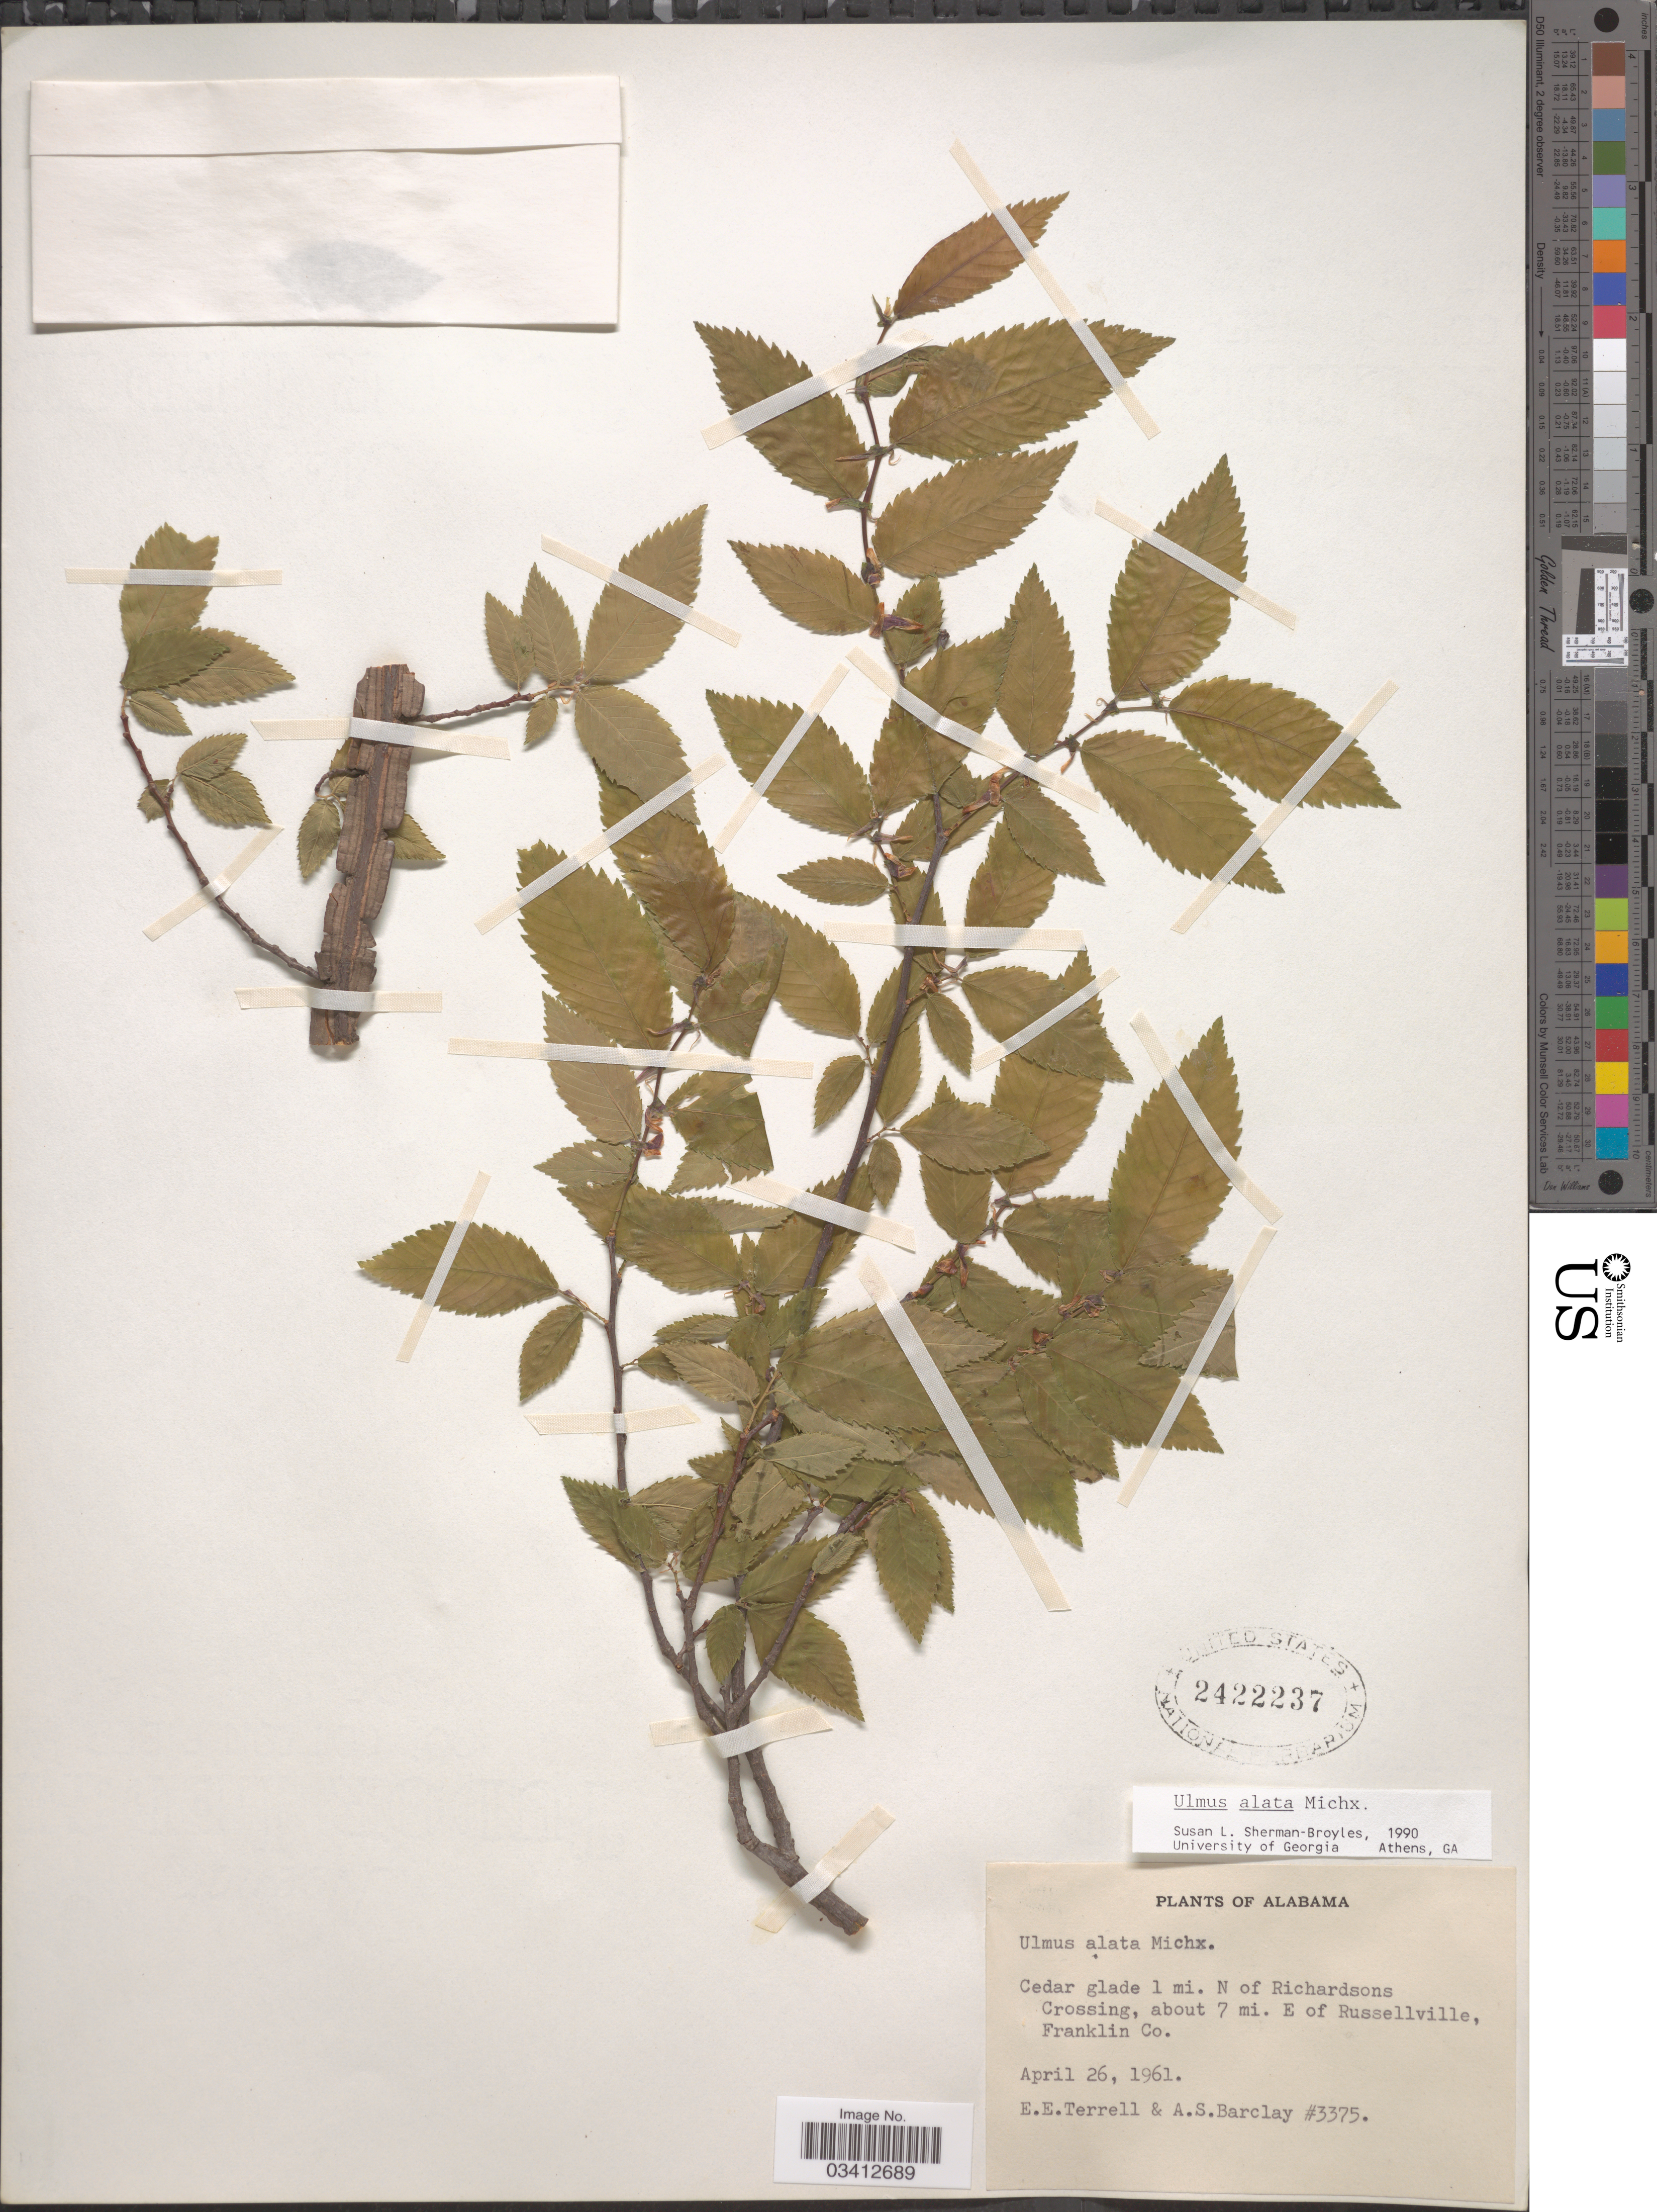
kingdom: Plantae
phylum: Tracheophyta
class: Magnoliopsida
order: Rosales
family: Ulmaceae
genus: Ulmus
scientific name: Ulmus alata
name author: Michx.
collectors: E. E. Terrell & A. S. Barclay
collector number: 3375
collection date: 1961-04-26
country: United States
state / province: Alabama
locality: Cedar glade 1 mi. N of Richardsons Crossing, about 7 mi. E of Russellville, Franklin Co.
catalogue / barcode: US 2422237